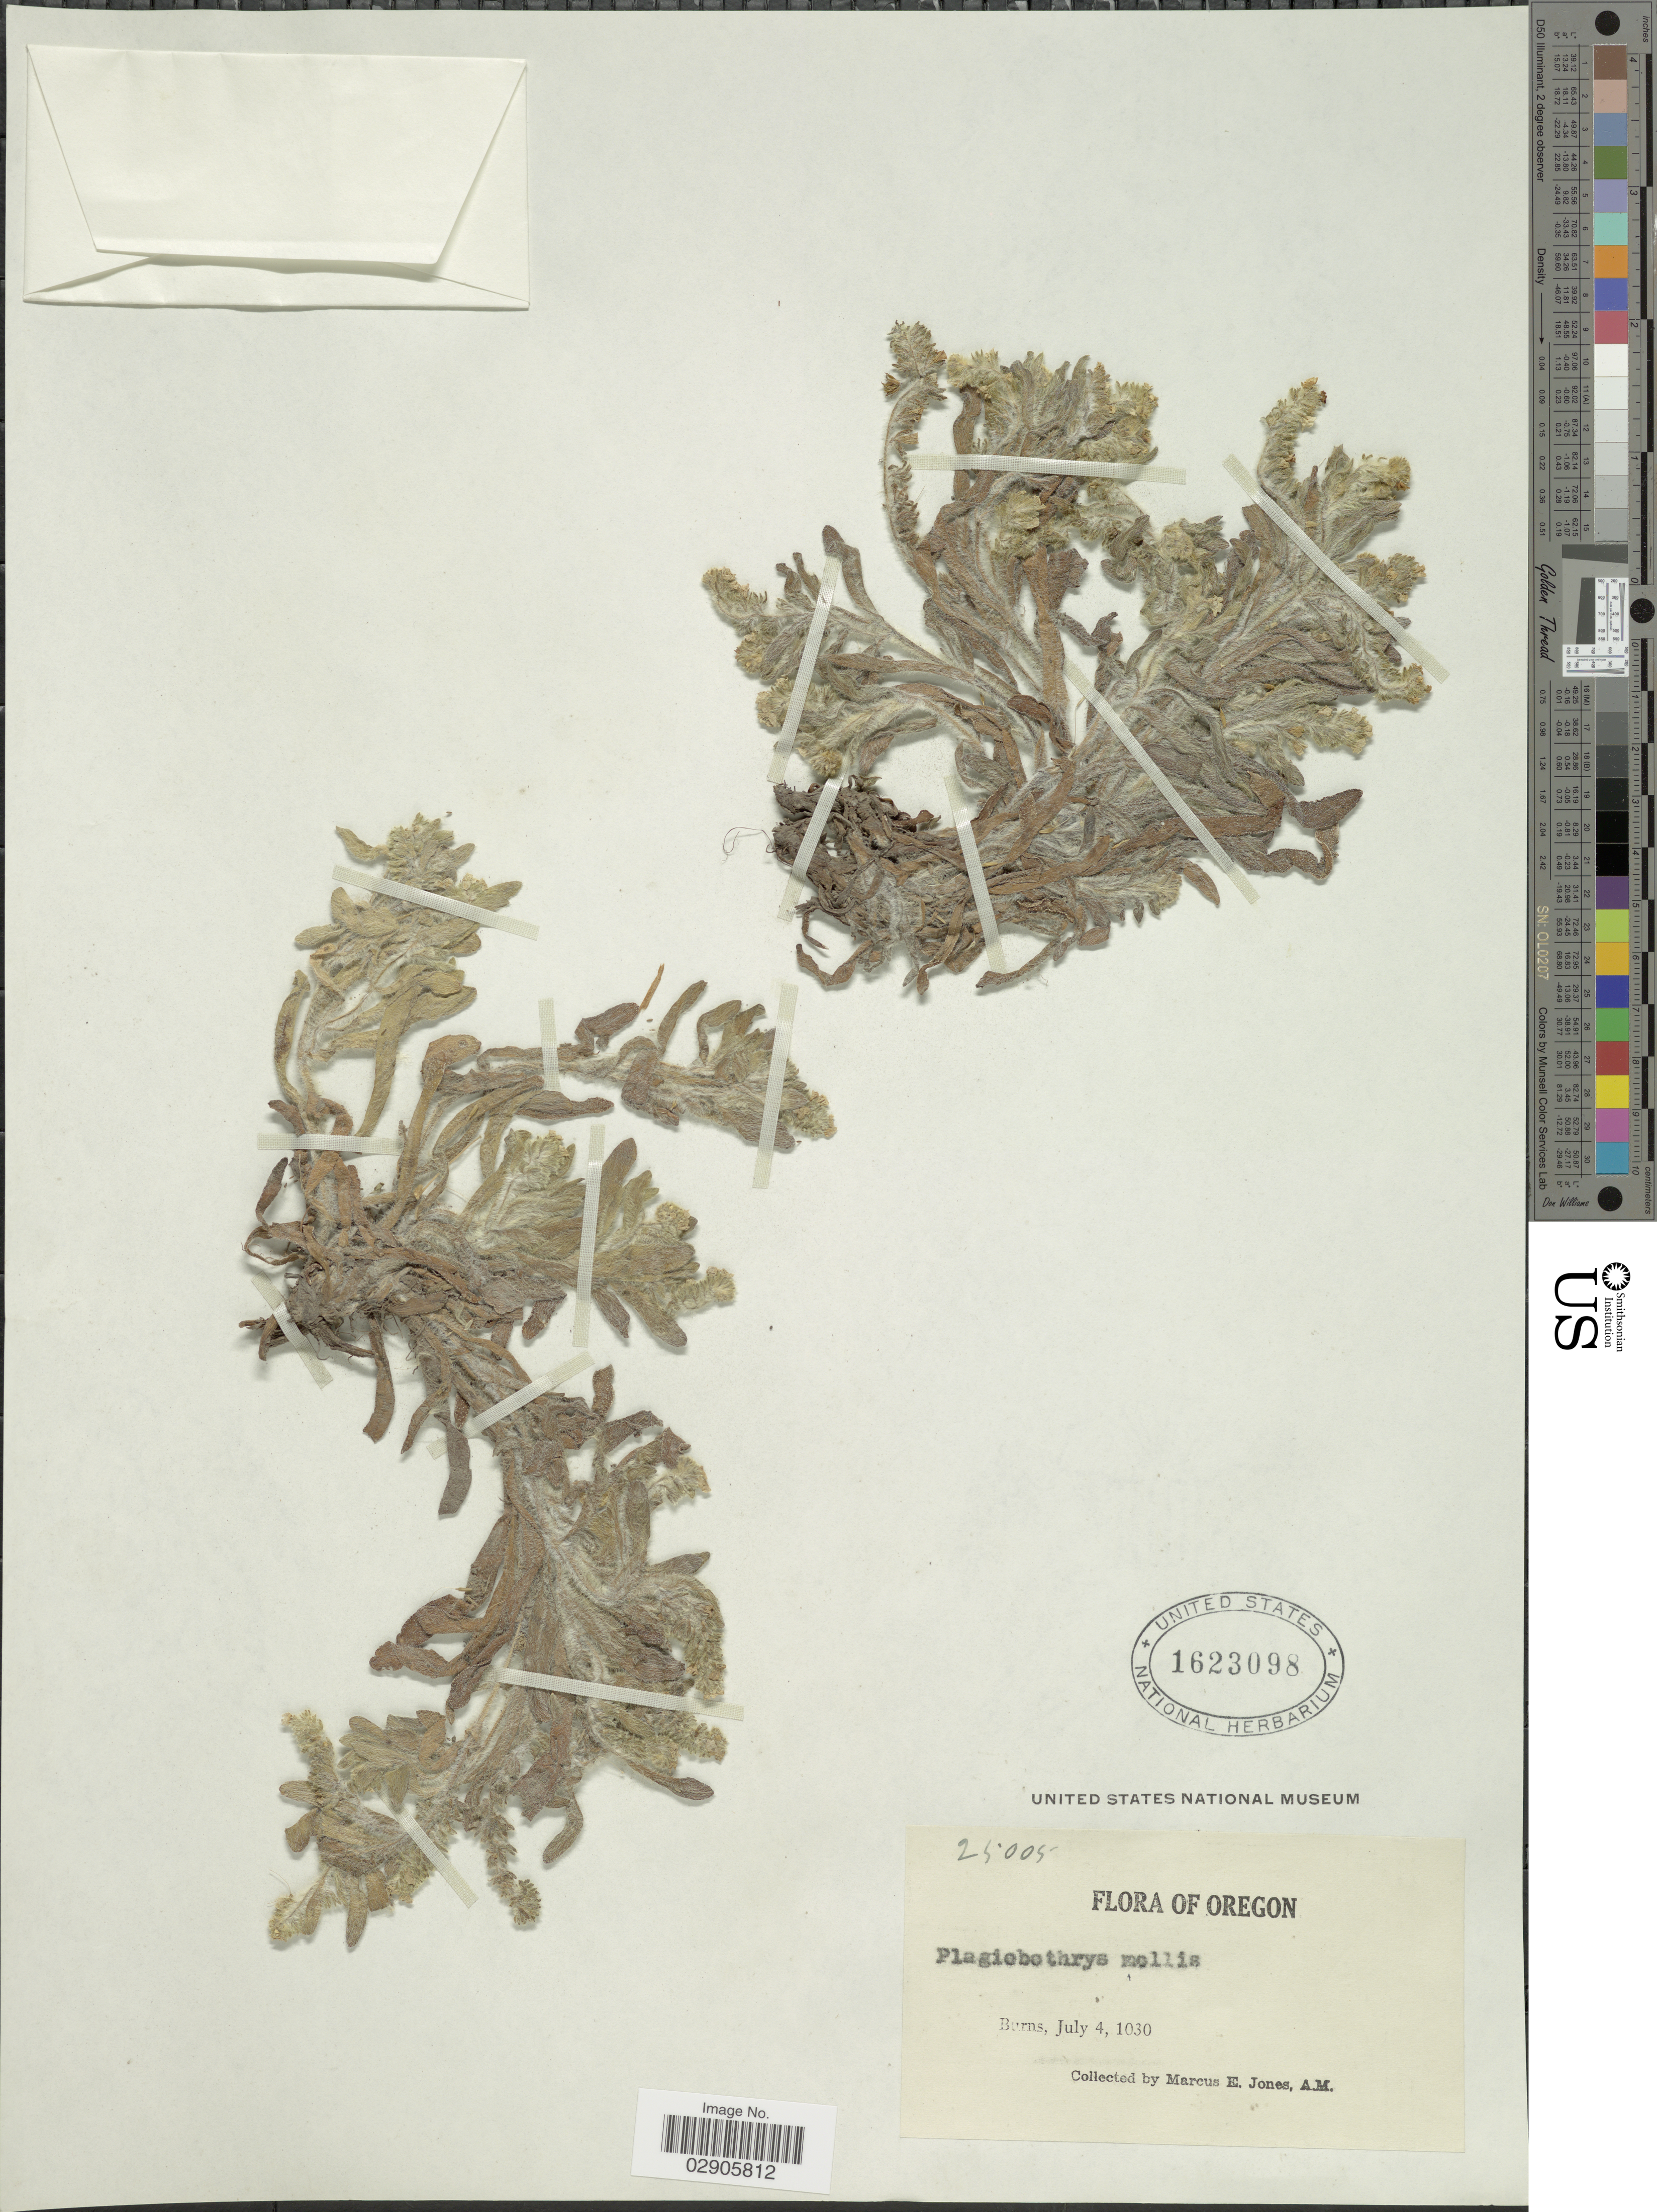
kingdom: Plantae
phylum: Tracheophyta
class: Magnoliopsida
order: Boraginales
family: Boraginaceae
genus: Plagiobothrys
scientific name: Plagiobothrys mollis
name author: (A. Gray) I.M. Johnst.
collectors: M. E. Jones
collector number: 25005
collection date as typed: July 4, 1030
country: United States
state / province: Oregon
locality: Burns.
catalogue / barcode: US 1623098